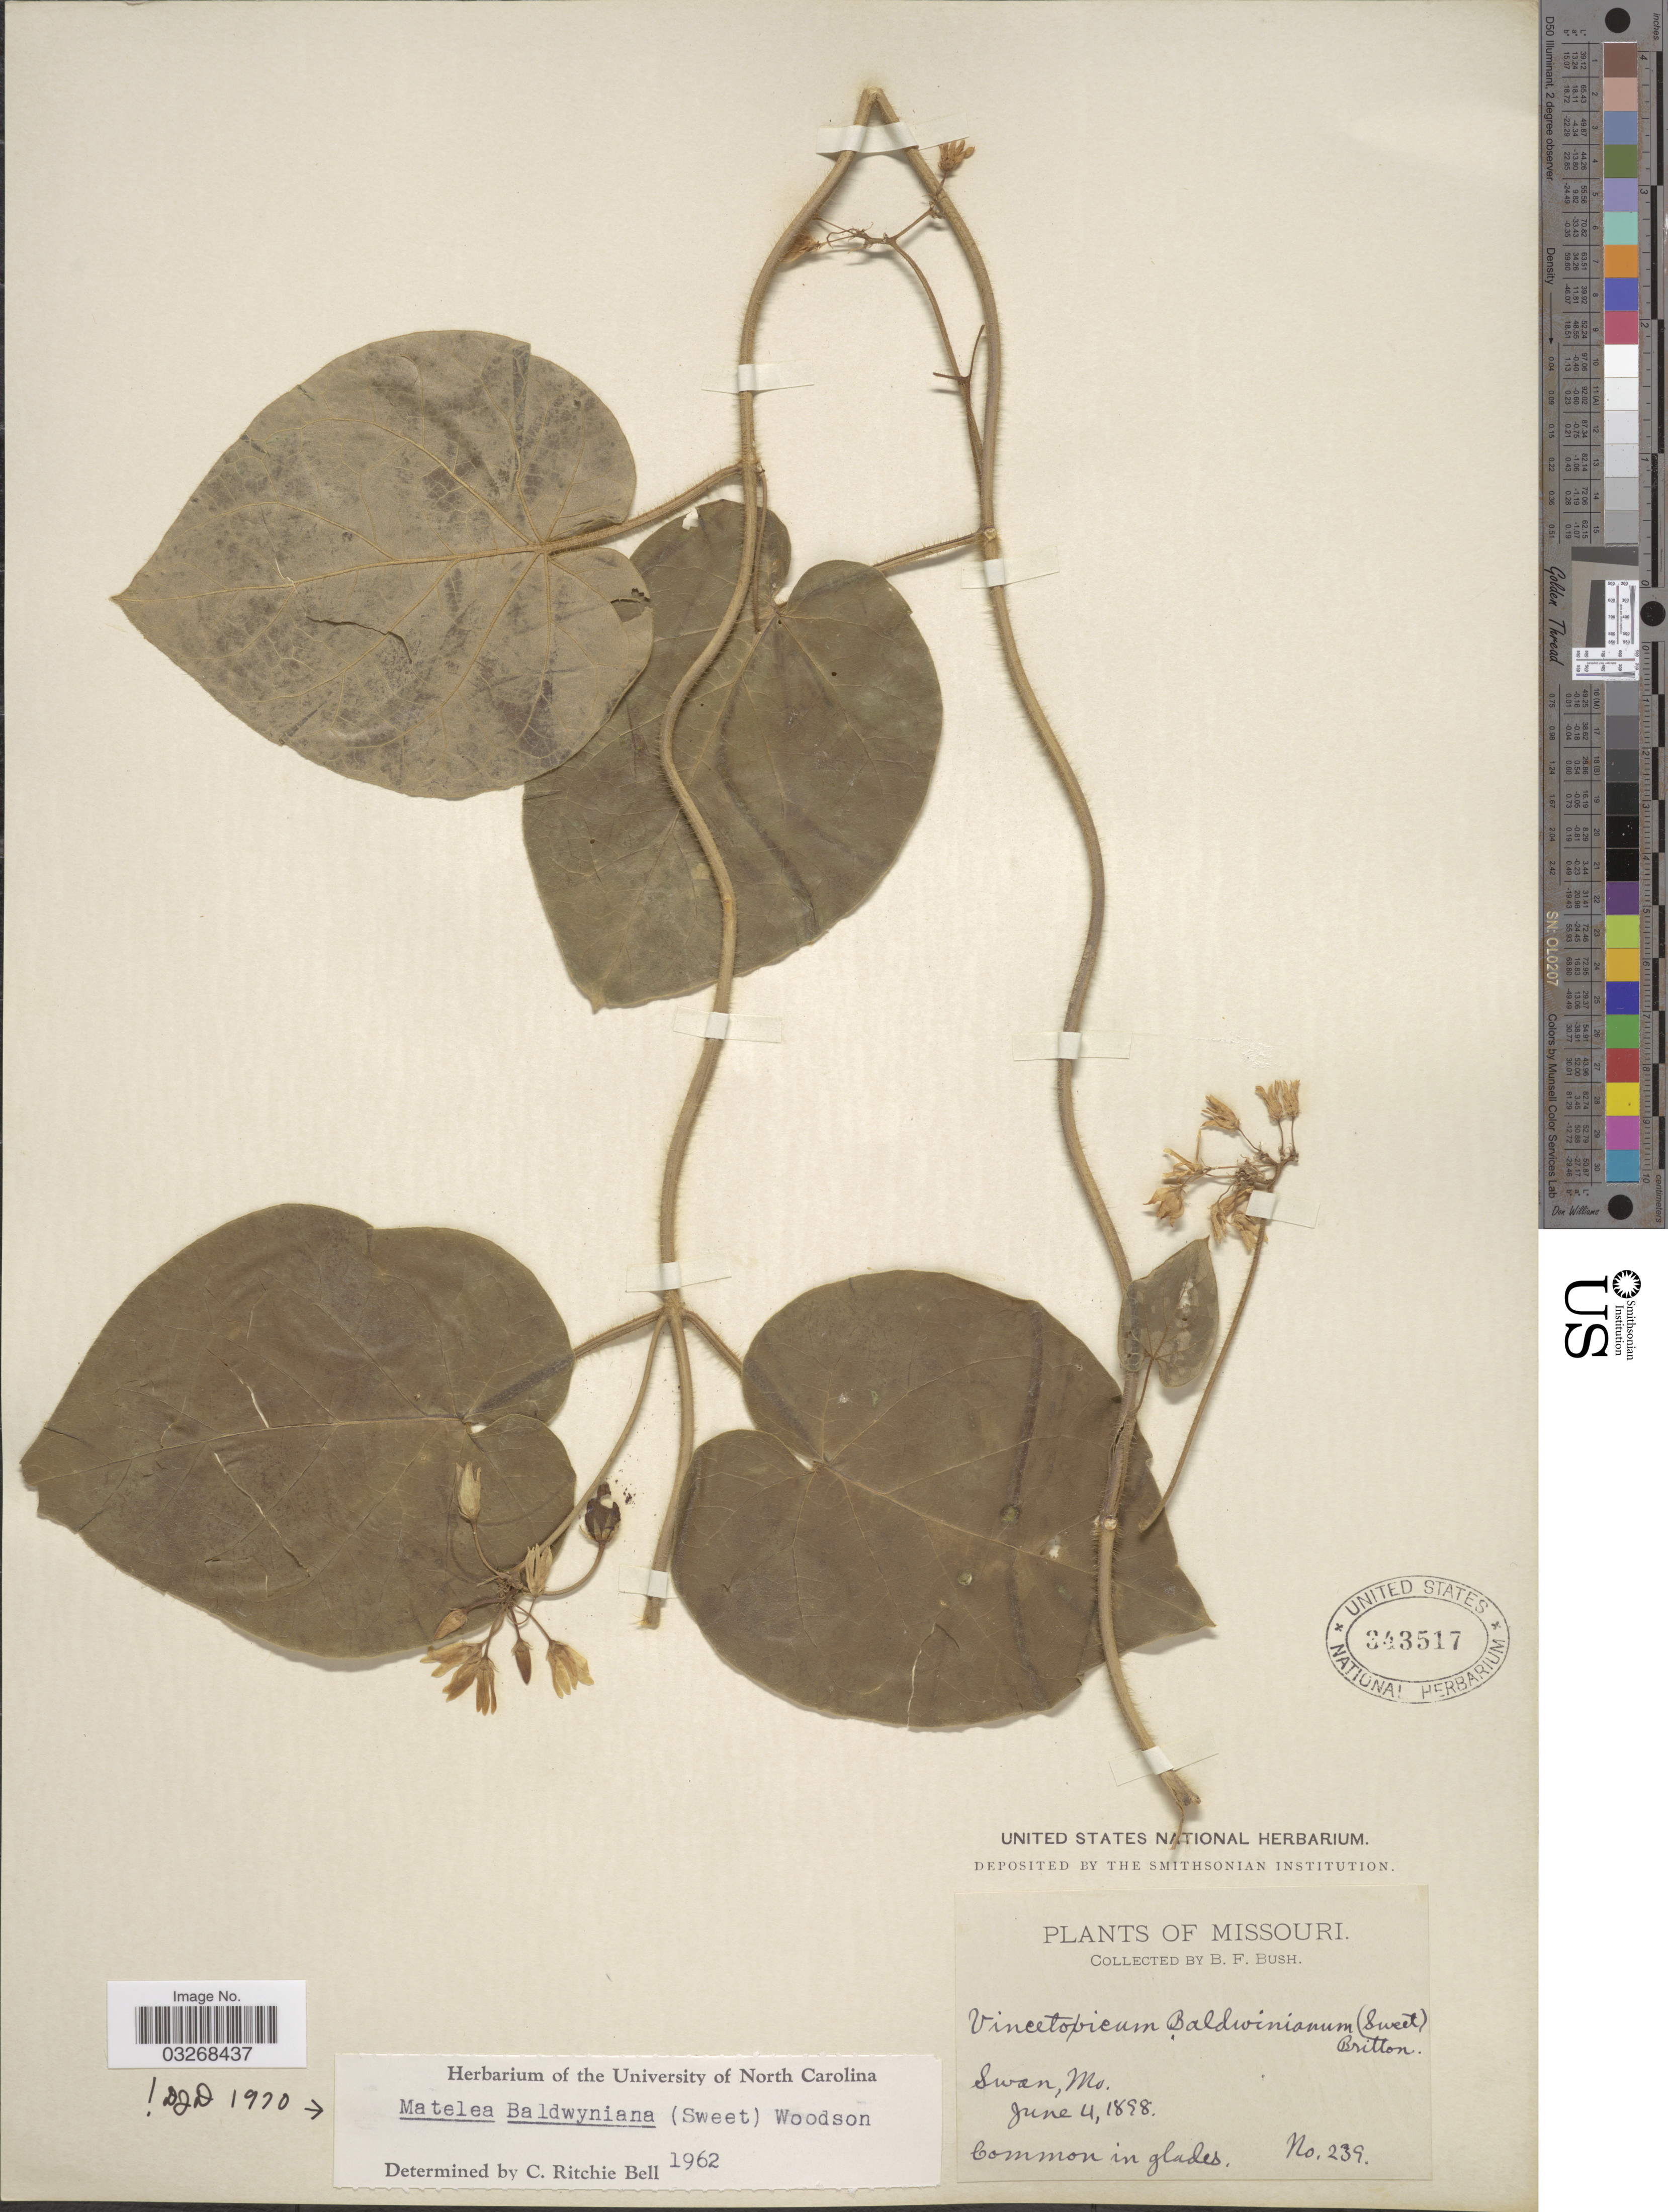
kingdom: Plantae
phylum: Tracheophyta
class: Magnoliopsida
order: Gentianales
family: Apocynaceae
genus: Matelea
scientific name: Matelea baldwyniana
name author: (Sweet) Woodson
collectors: B. F. Bush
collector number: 239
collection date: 1898-06-04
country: United States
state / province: Missouri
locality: Swan, Mo.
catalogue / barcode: US 343517